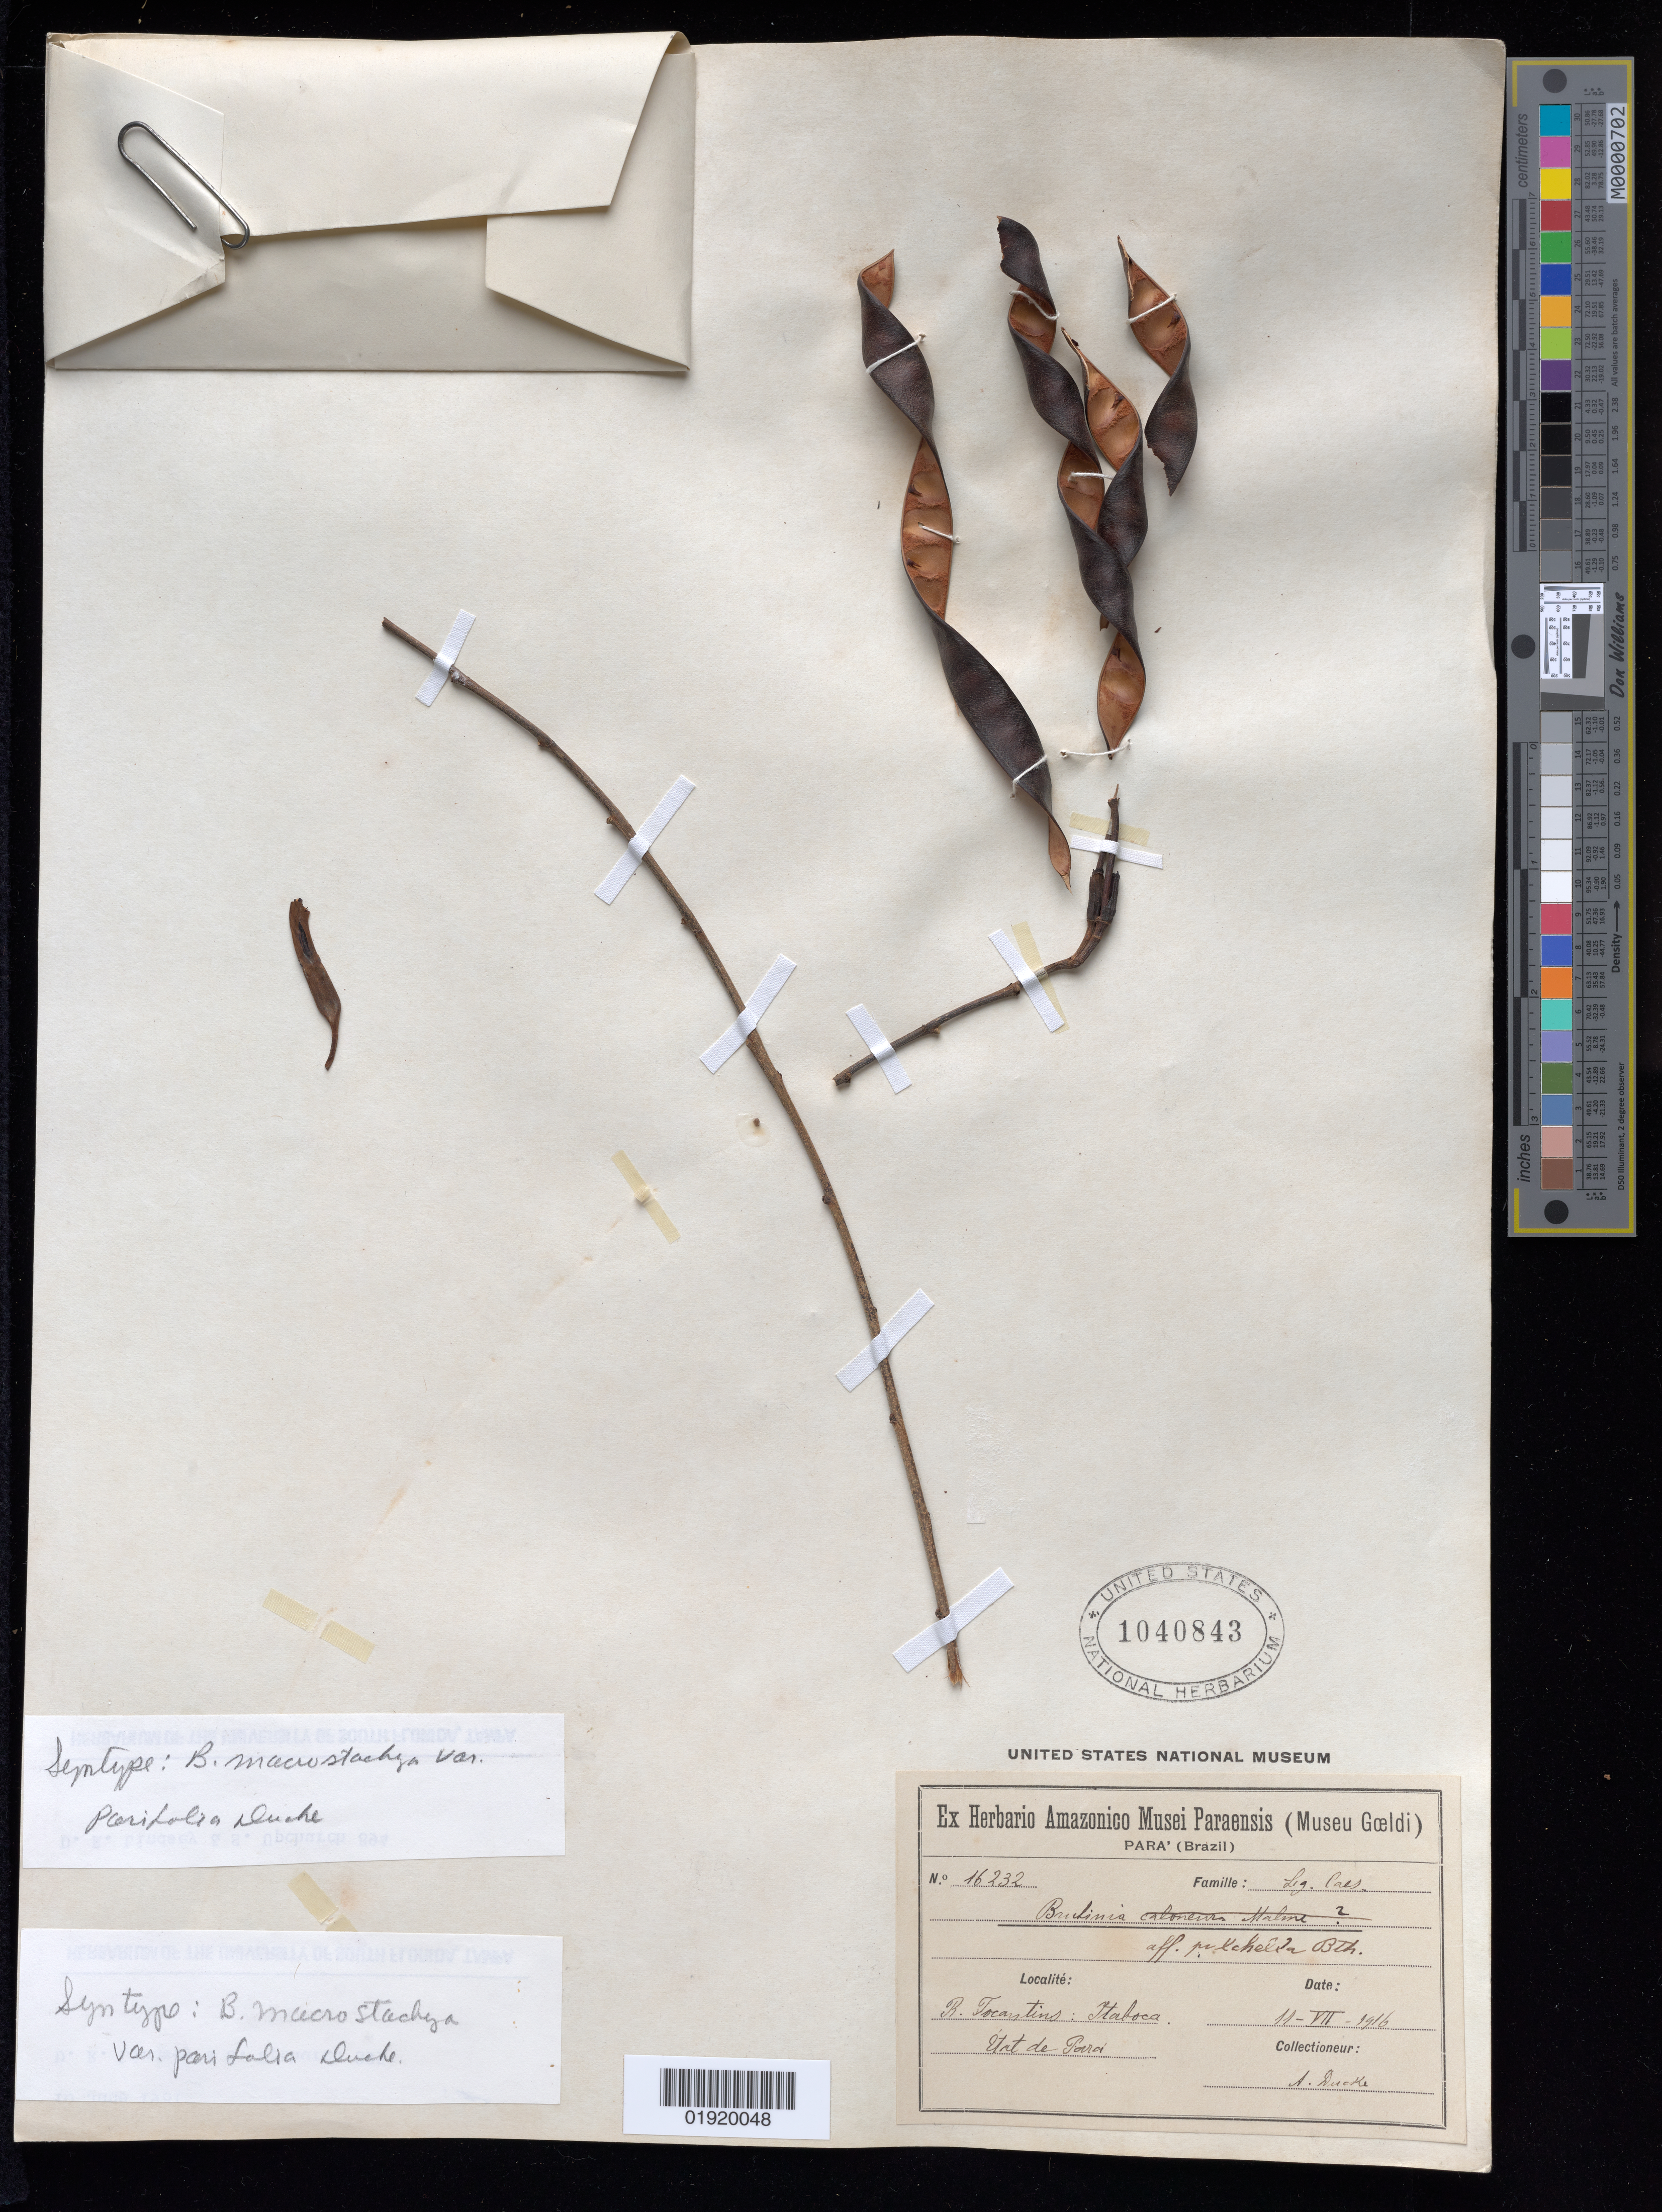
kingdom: Plantae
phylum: Tracheophyta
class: Magnoliopsida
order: Fabales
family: Fabaceae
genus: Bauhinia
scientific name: Bauhinia macrostachya var. parvifolia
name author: Ducke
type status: Isolectotype; Isosyntype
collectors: A. Ducke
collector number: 16232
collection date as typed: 11 Jul 1916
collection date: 1916-07-11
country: Brazil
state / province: Pará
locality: Rio Tocantins, Itaboca.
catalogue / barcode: US 1040843